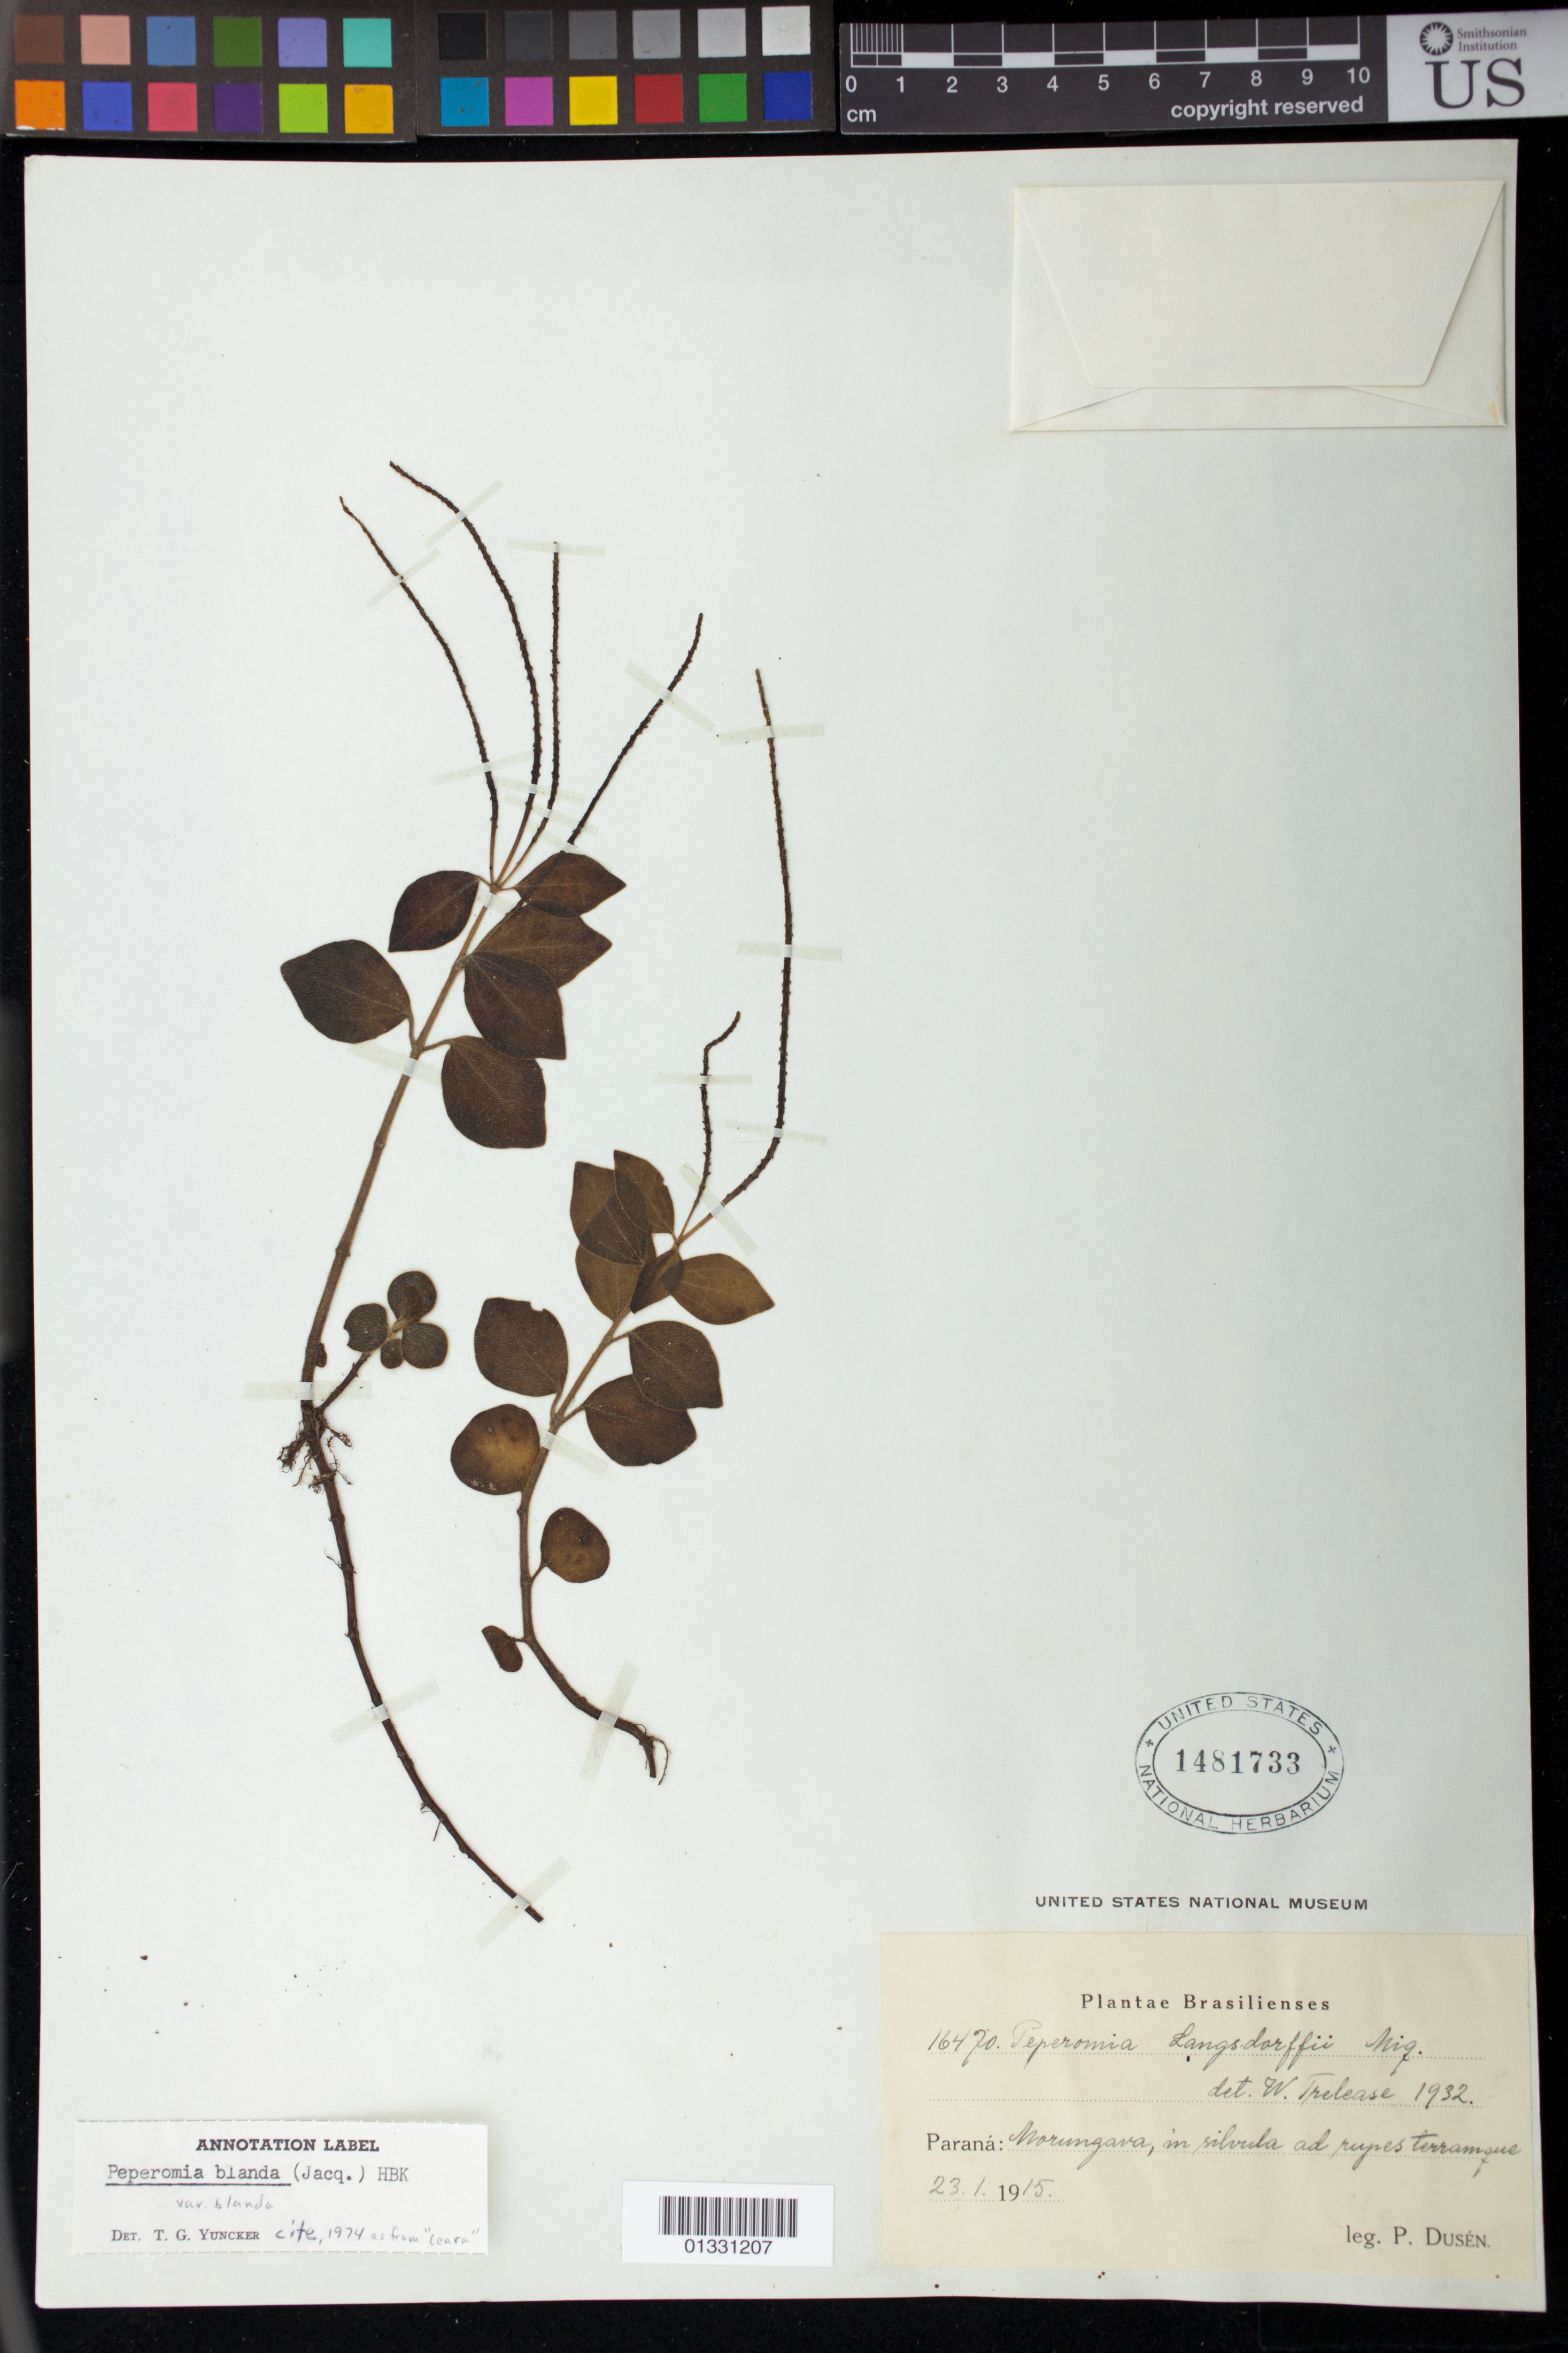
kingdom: Plantae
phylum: Tracheophyta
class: Magnoliopsida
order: Piperales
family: Piperaceae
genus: Peperomia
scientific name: Peperomia blanda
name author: (Jacq.) Kunth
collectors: P. Dusén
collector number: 16471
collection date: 1915-01-23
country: Brazil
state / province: Rio Grande do Sul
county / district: Gravataí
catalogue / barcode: US 1481733